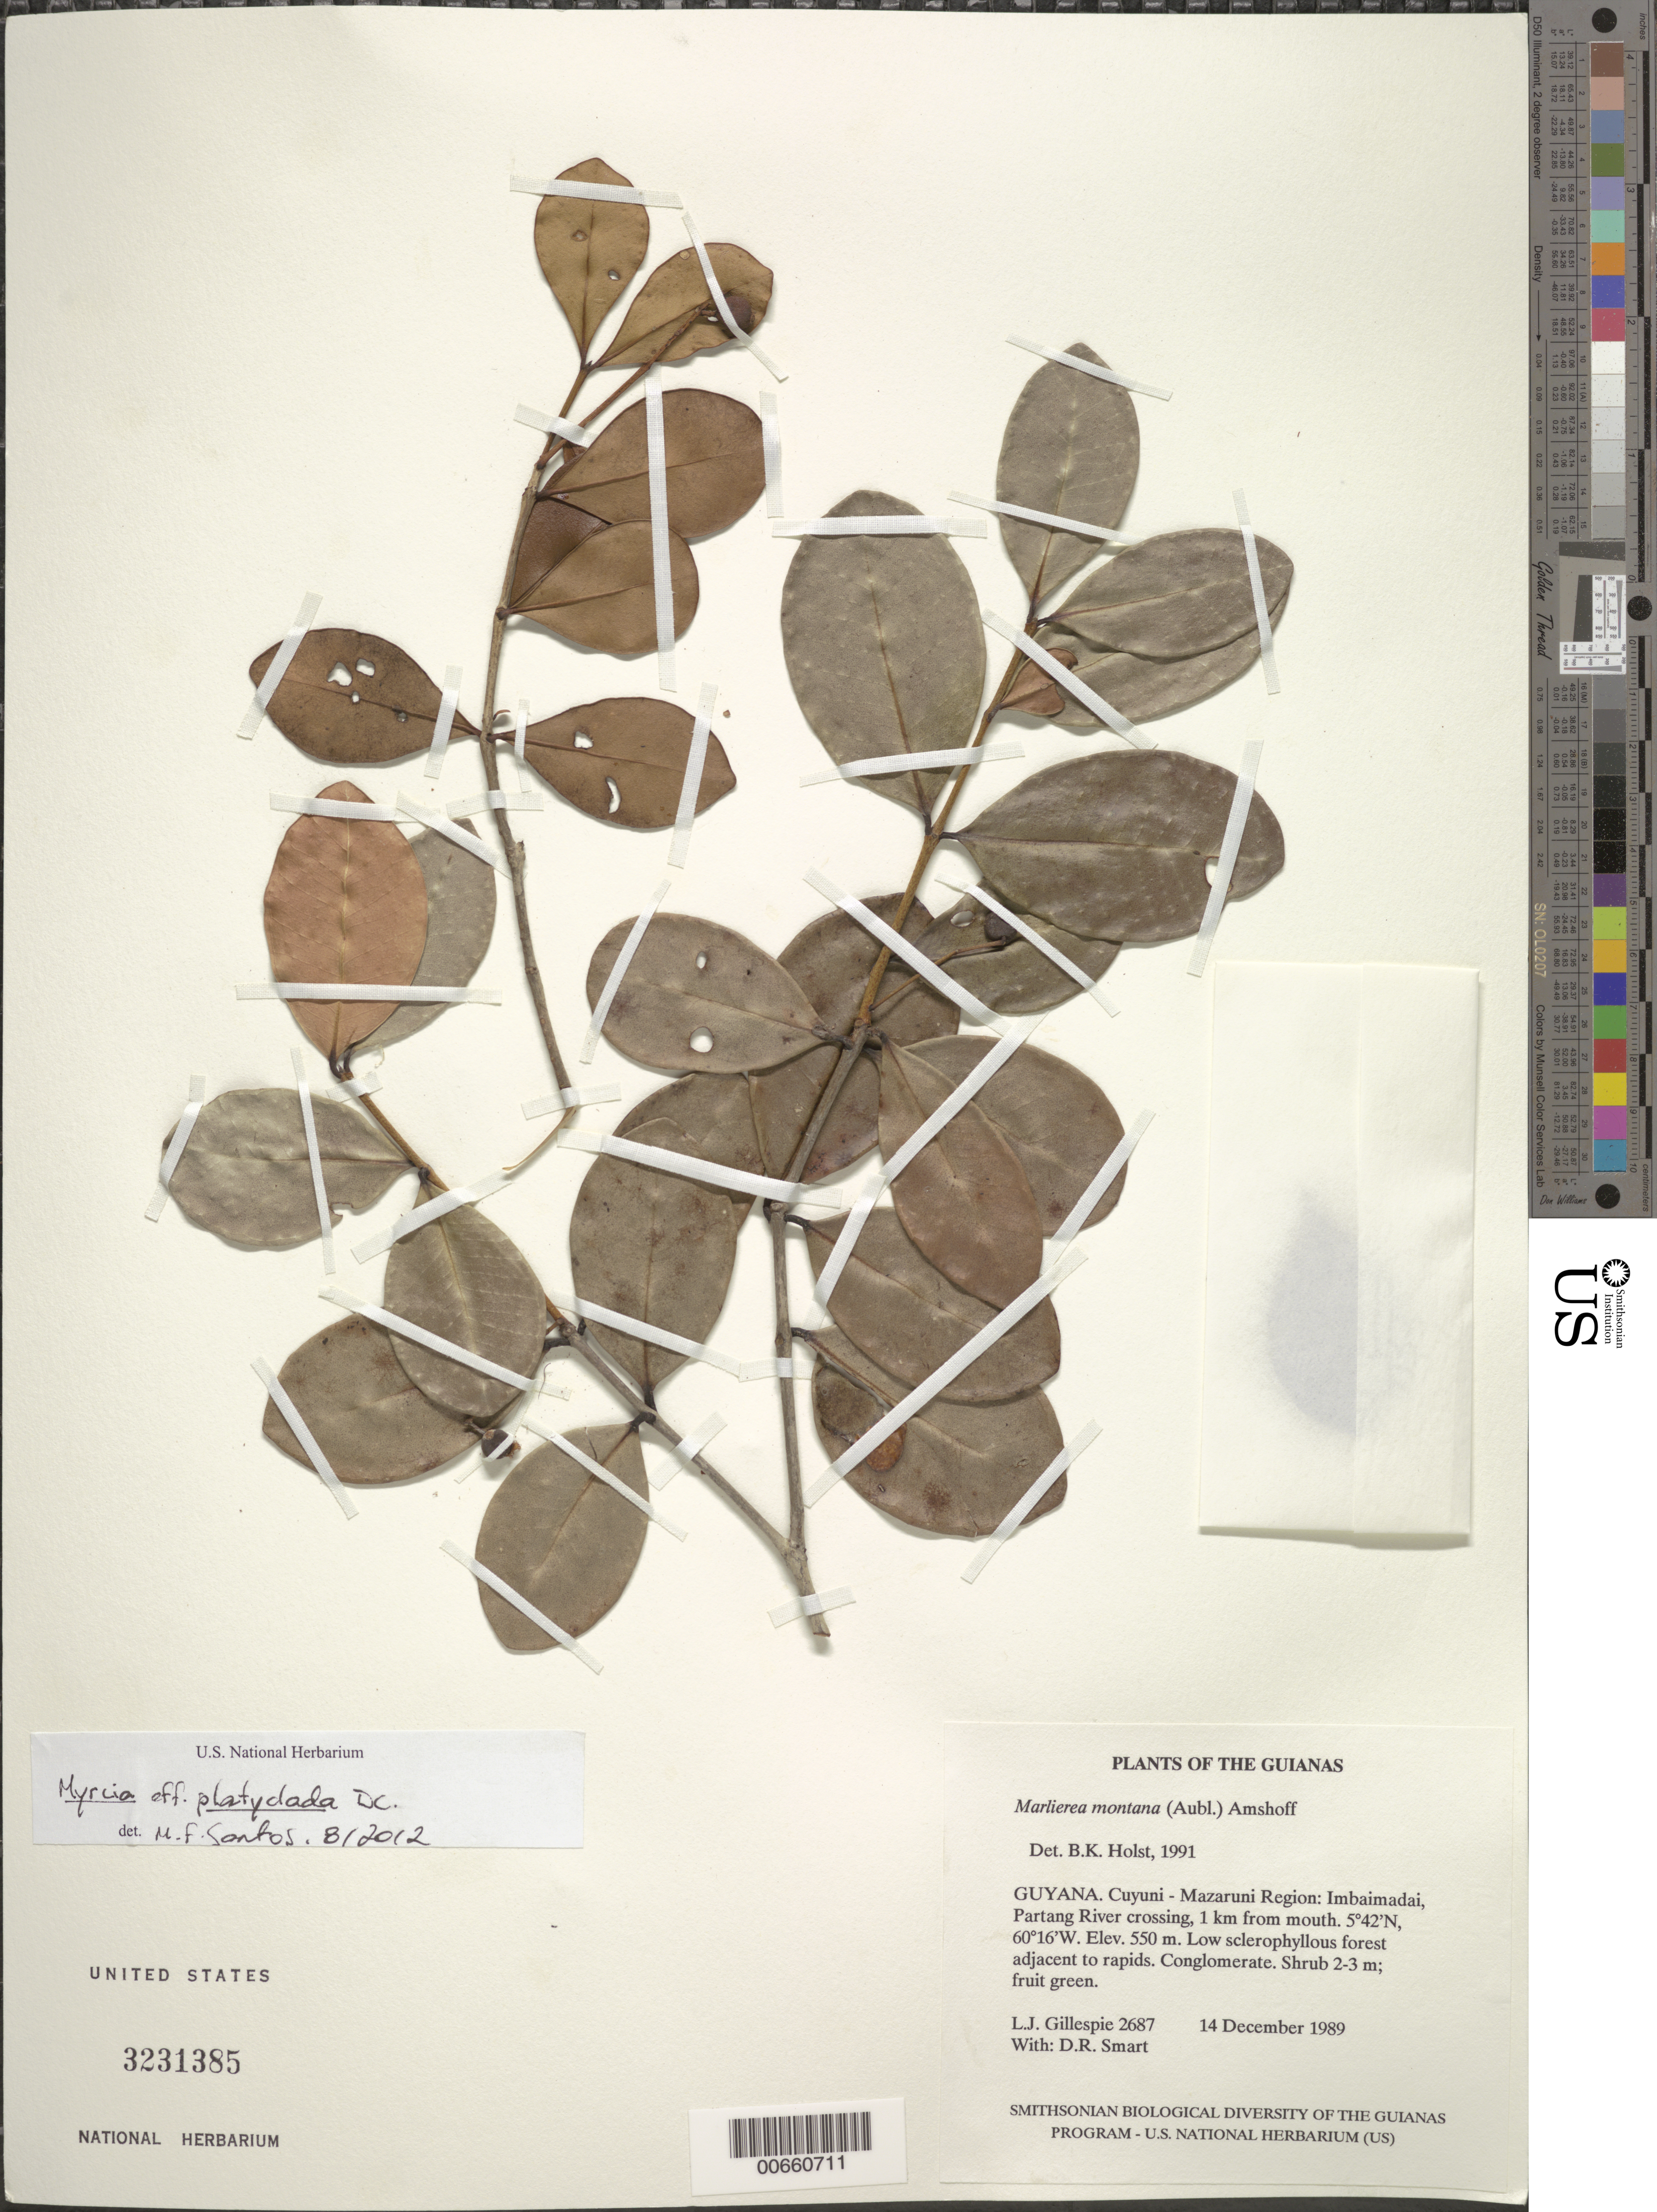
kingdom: Plantae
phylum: Tracheophyta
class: Magnoliopsida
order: Myrtales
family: Myrtaceae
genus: Myrcia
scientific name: Myrcia platyclada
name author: DC.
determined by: Santos, Matheus F.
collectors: L. J. Gillespie & D. R. Smart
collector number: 2687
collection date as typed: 14 December 1989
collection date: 1989-12-14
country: Guyana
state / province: Cuyuni-Mazaruni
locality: Imbaimadai, Partang River crossing, 1 km from mouth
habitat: Low sclerophyllous forest adjacent to rapids. Conglomerate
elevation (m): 550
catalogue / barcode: US 3231385